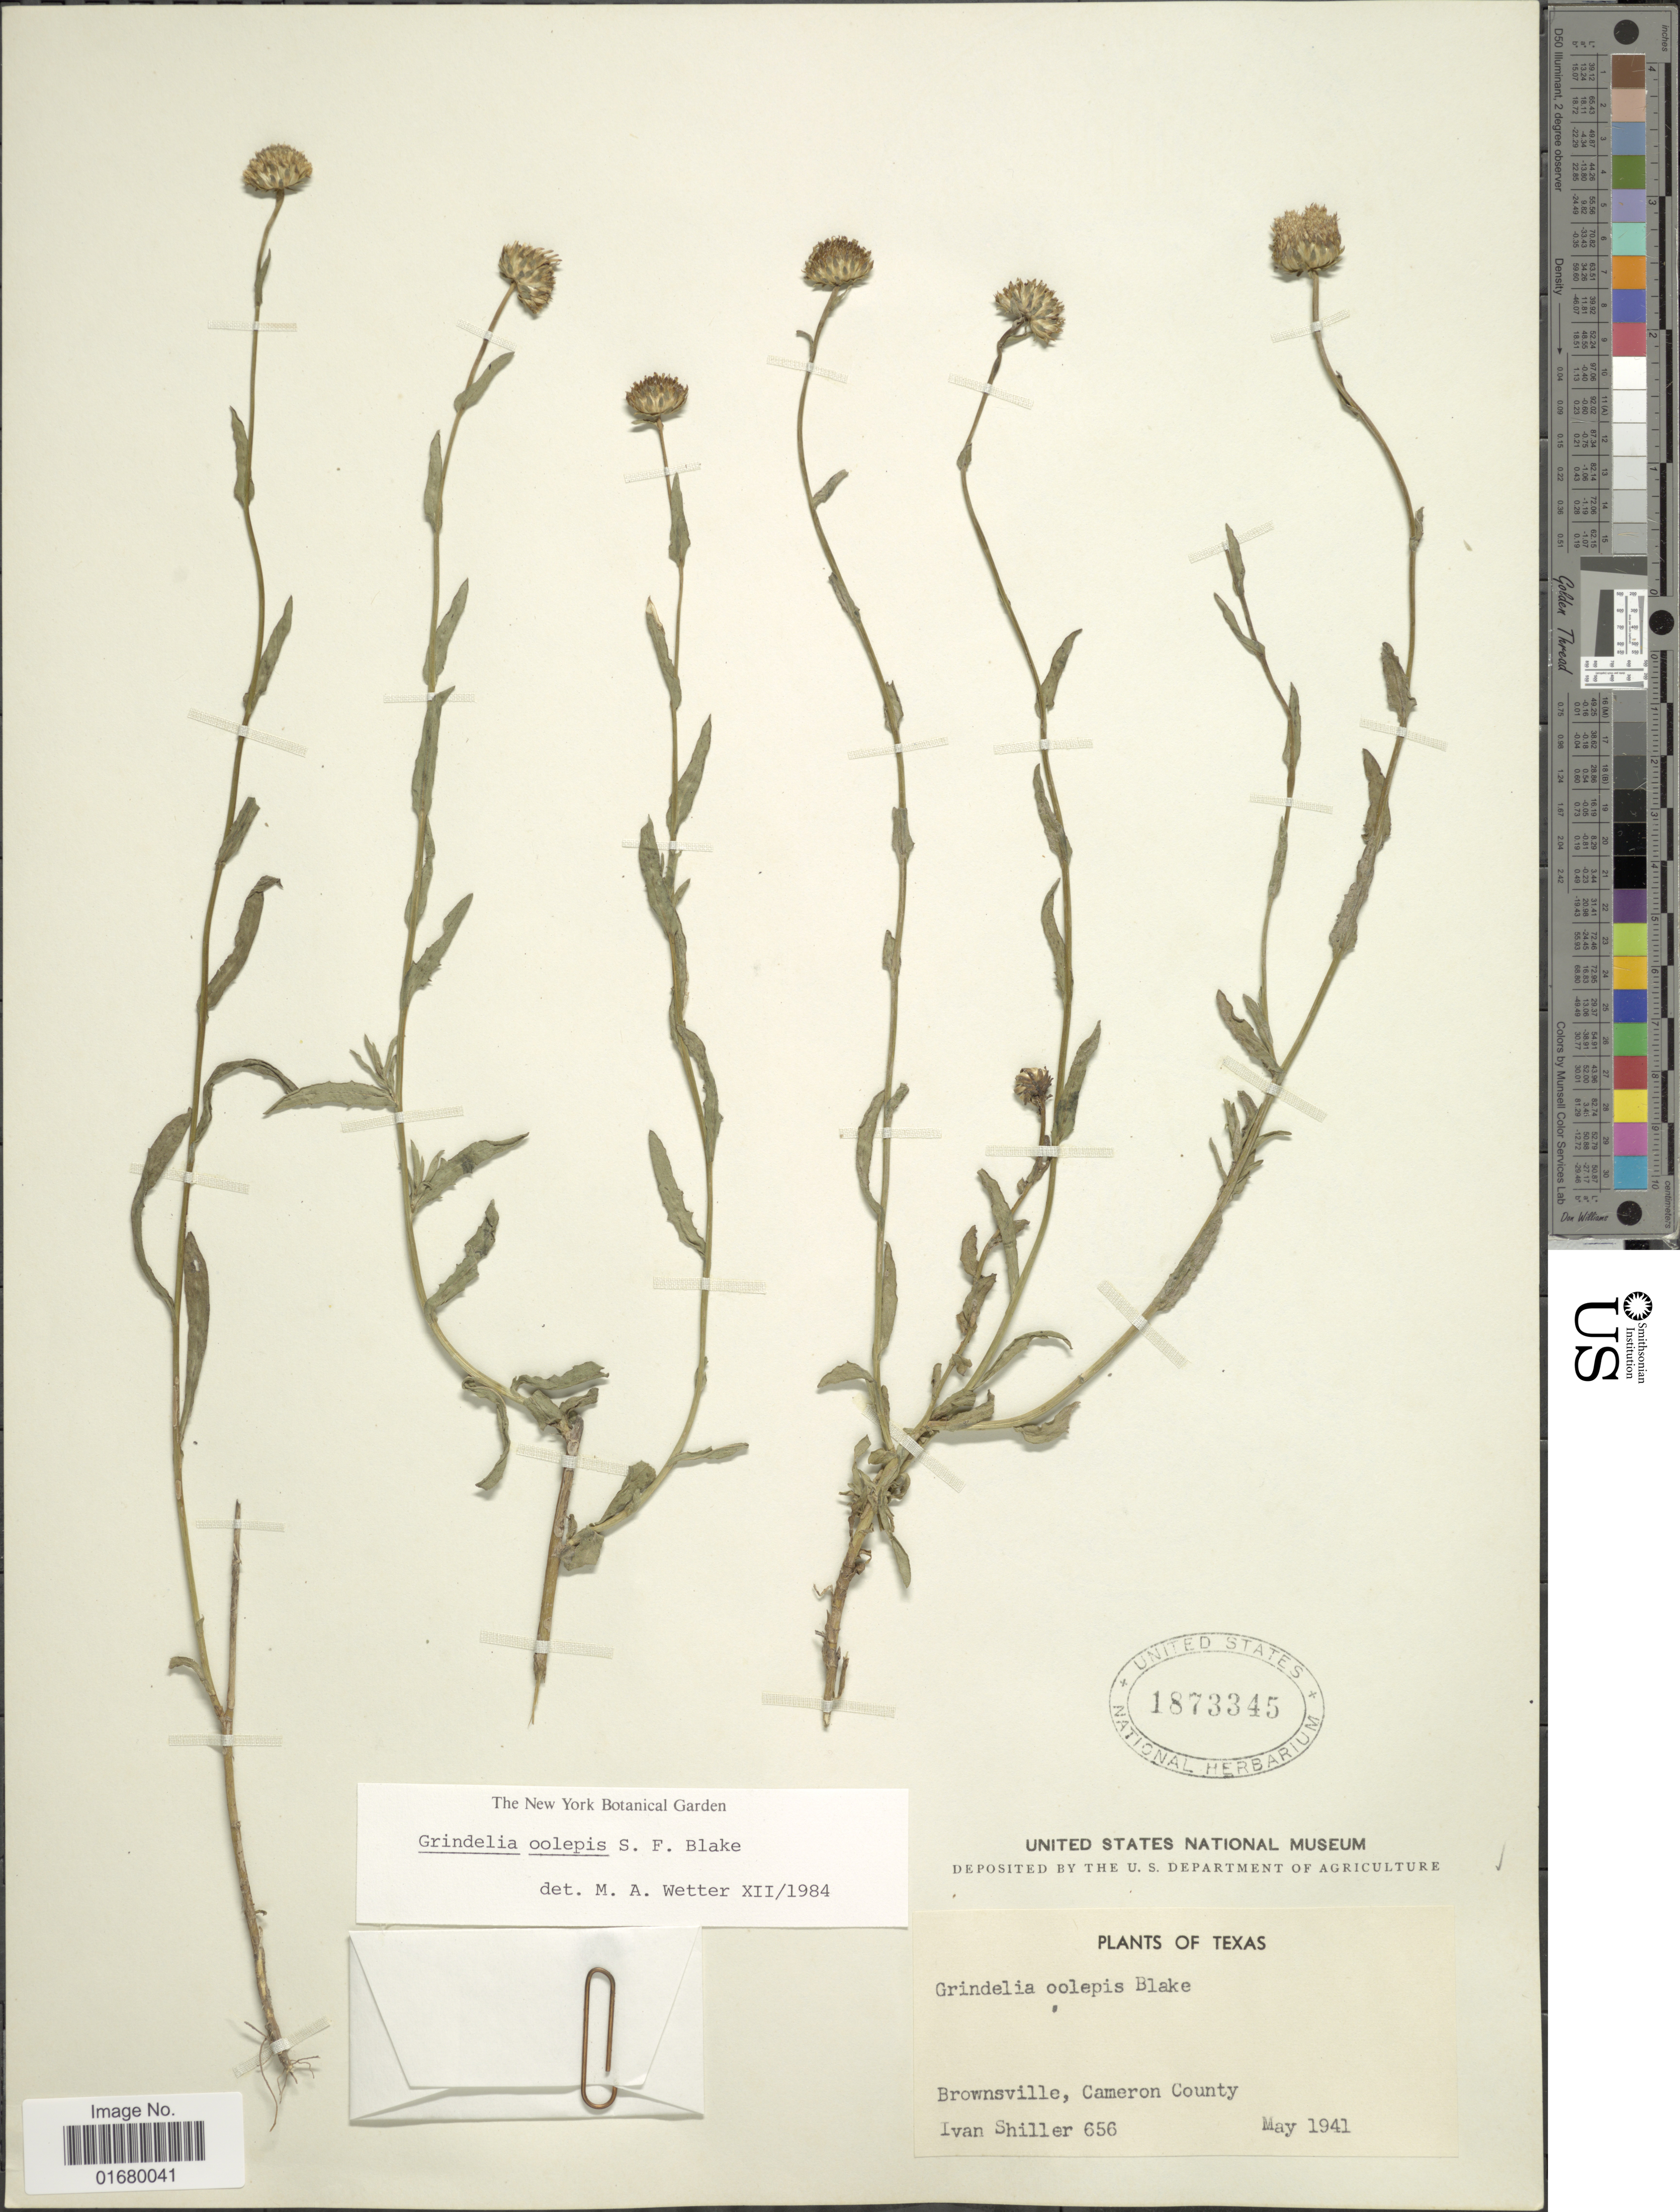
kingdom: Plantae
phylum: Tracheophyta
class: Magnoliopsida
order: Asterales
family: Asteraceae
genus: Grindelia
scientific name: Grindelia oolepis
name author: S.F. Blake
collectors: I. Shiller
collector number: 656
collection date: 1941-05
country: United States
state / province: Texas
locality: Brownsville, Cameron County.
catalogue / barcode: US 1873345